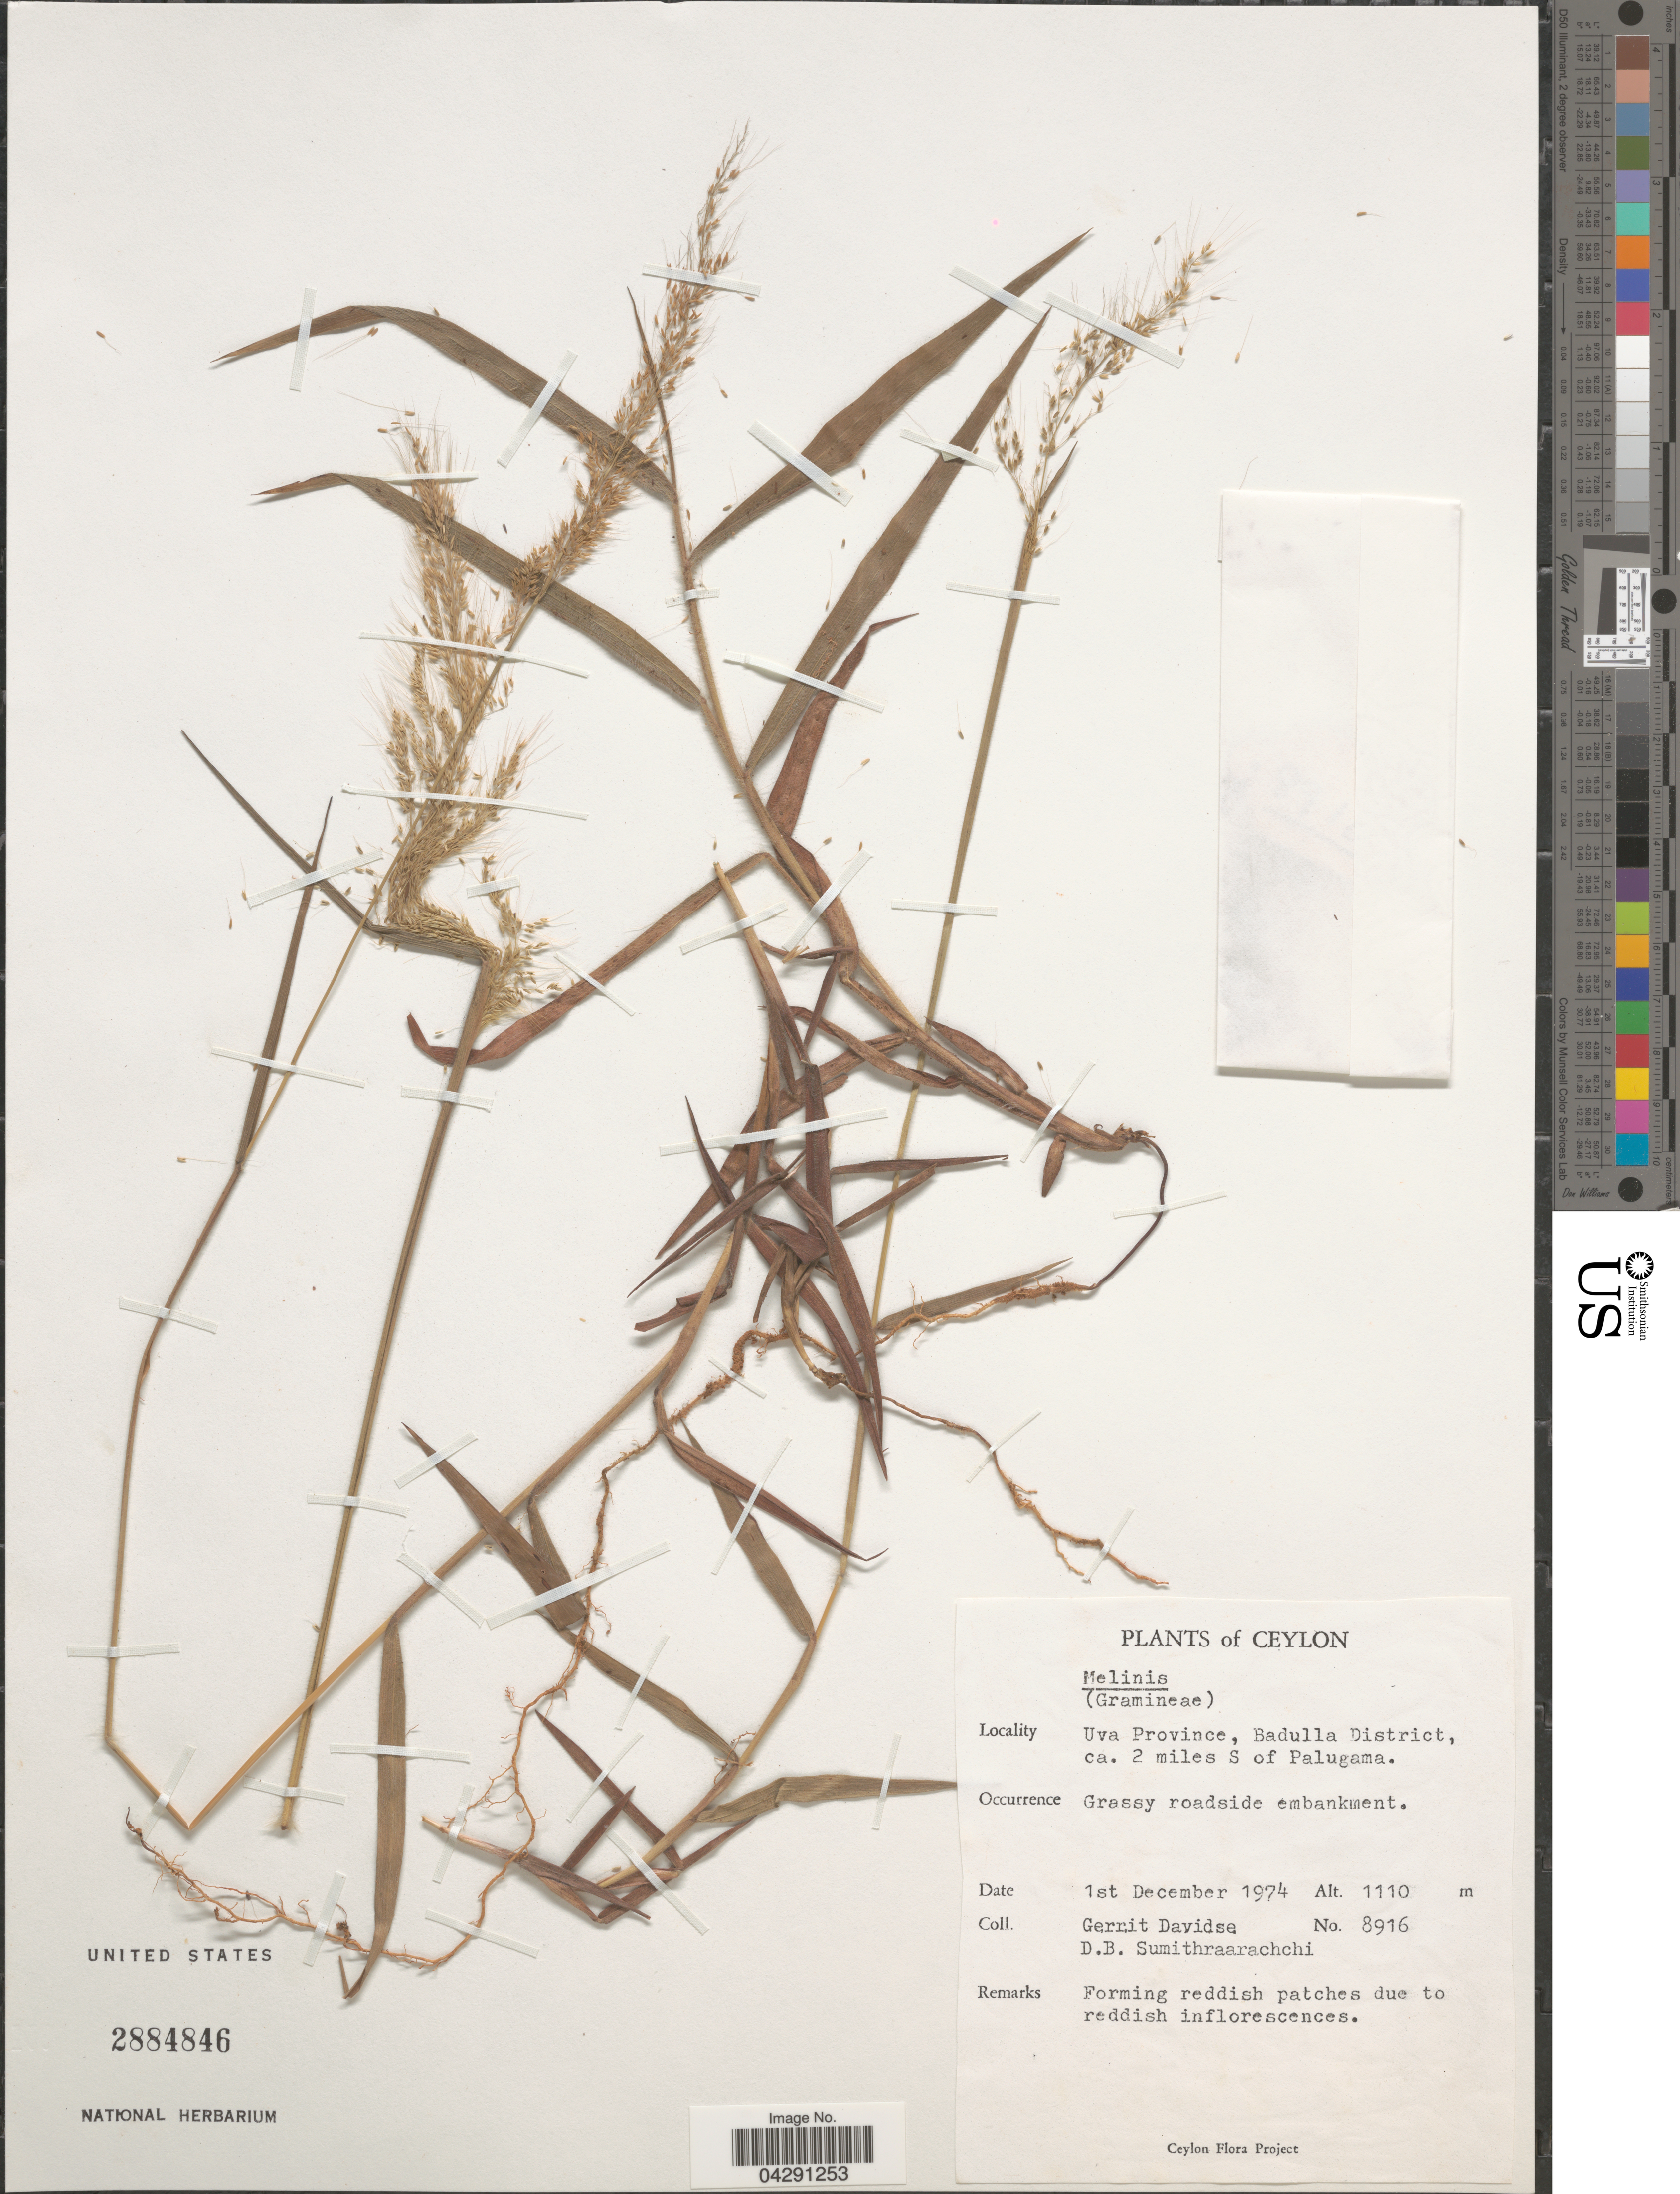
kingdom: Plantae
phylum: Tracheophyta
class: Liliopsida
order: Poales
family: Poaceae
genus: Melinis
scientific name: Melinis minutiflora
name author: P. Beauv.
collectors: G. Davidse & D. B. Sumithraarachchi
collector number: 8916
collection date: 1974-12-01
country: Sri Lanka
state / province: Uva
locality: Ceylon. Badulla District, ca. 2 miles S of Palugama.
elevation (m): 1110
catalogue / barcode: US 2884846